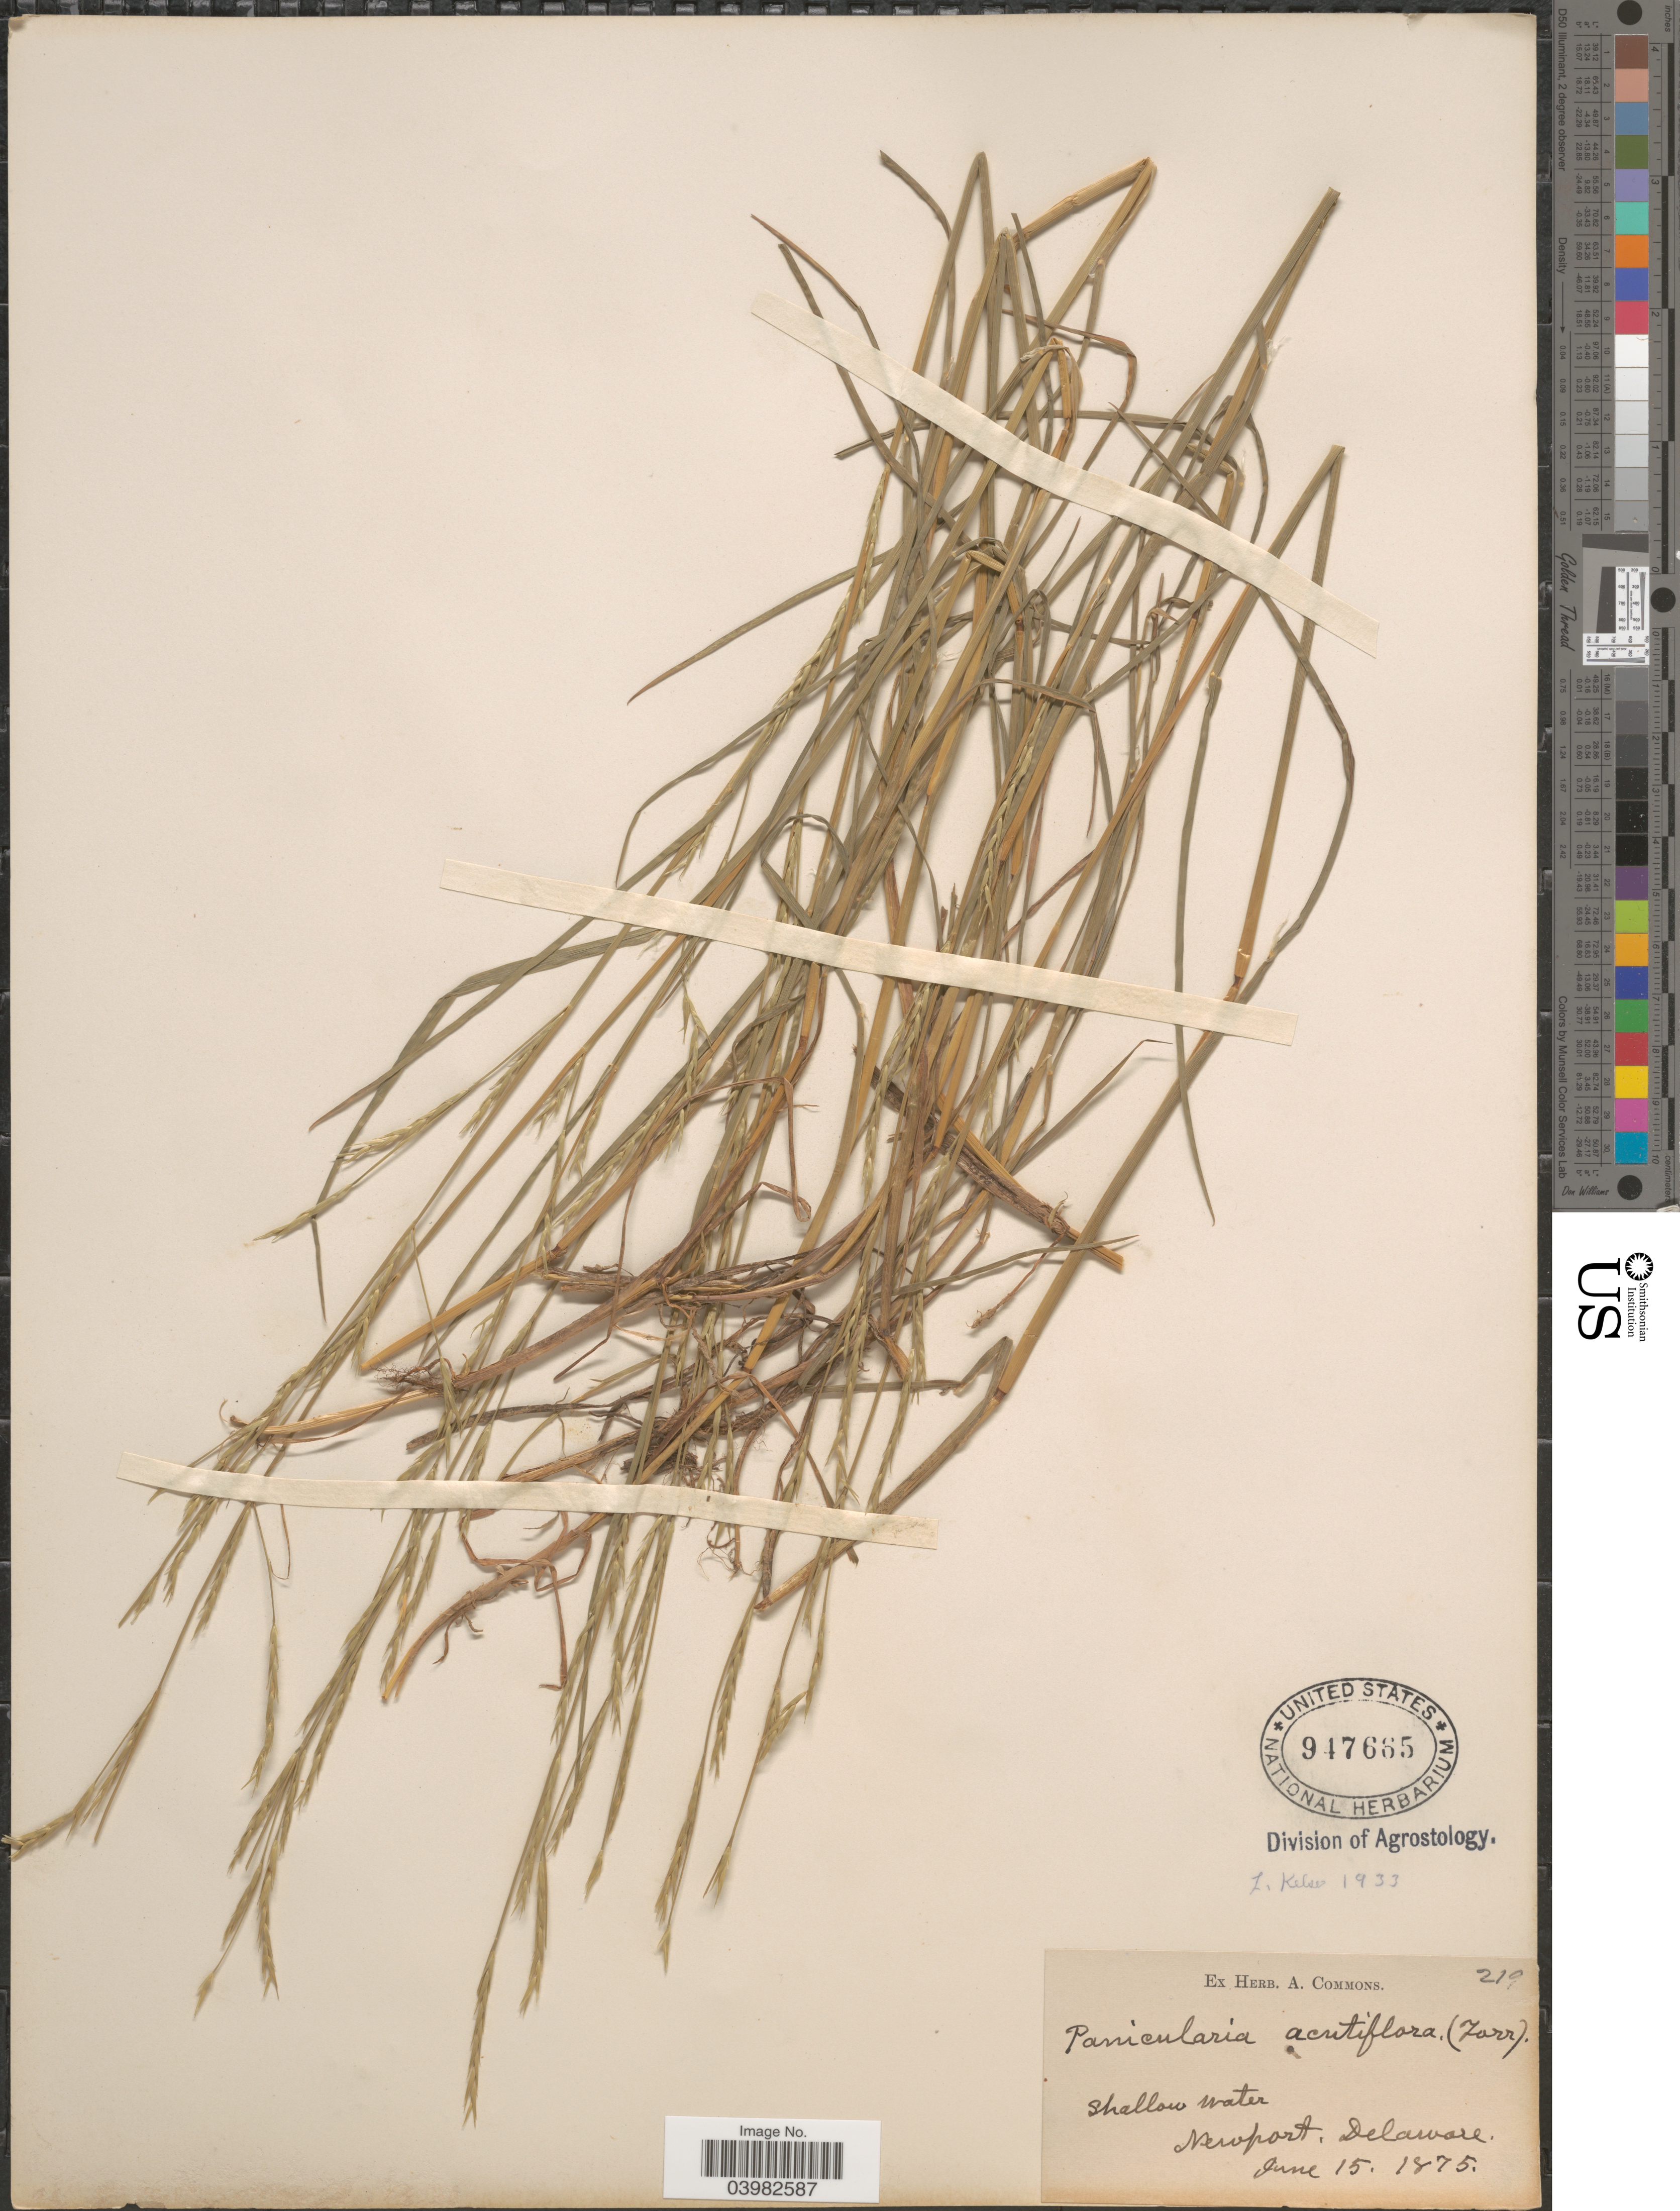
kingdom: Plantae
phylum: Tracheophyta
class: Liliopsida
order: Poales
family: Poaceae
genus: Glyceria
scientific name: Glyceria acutiflora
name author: Torr.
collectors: ex herb. A. Commons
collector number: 210?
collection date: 1875-06-15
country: United States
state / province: Delaware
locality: Shallow water. Newport.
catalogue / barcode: US 947665